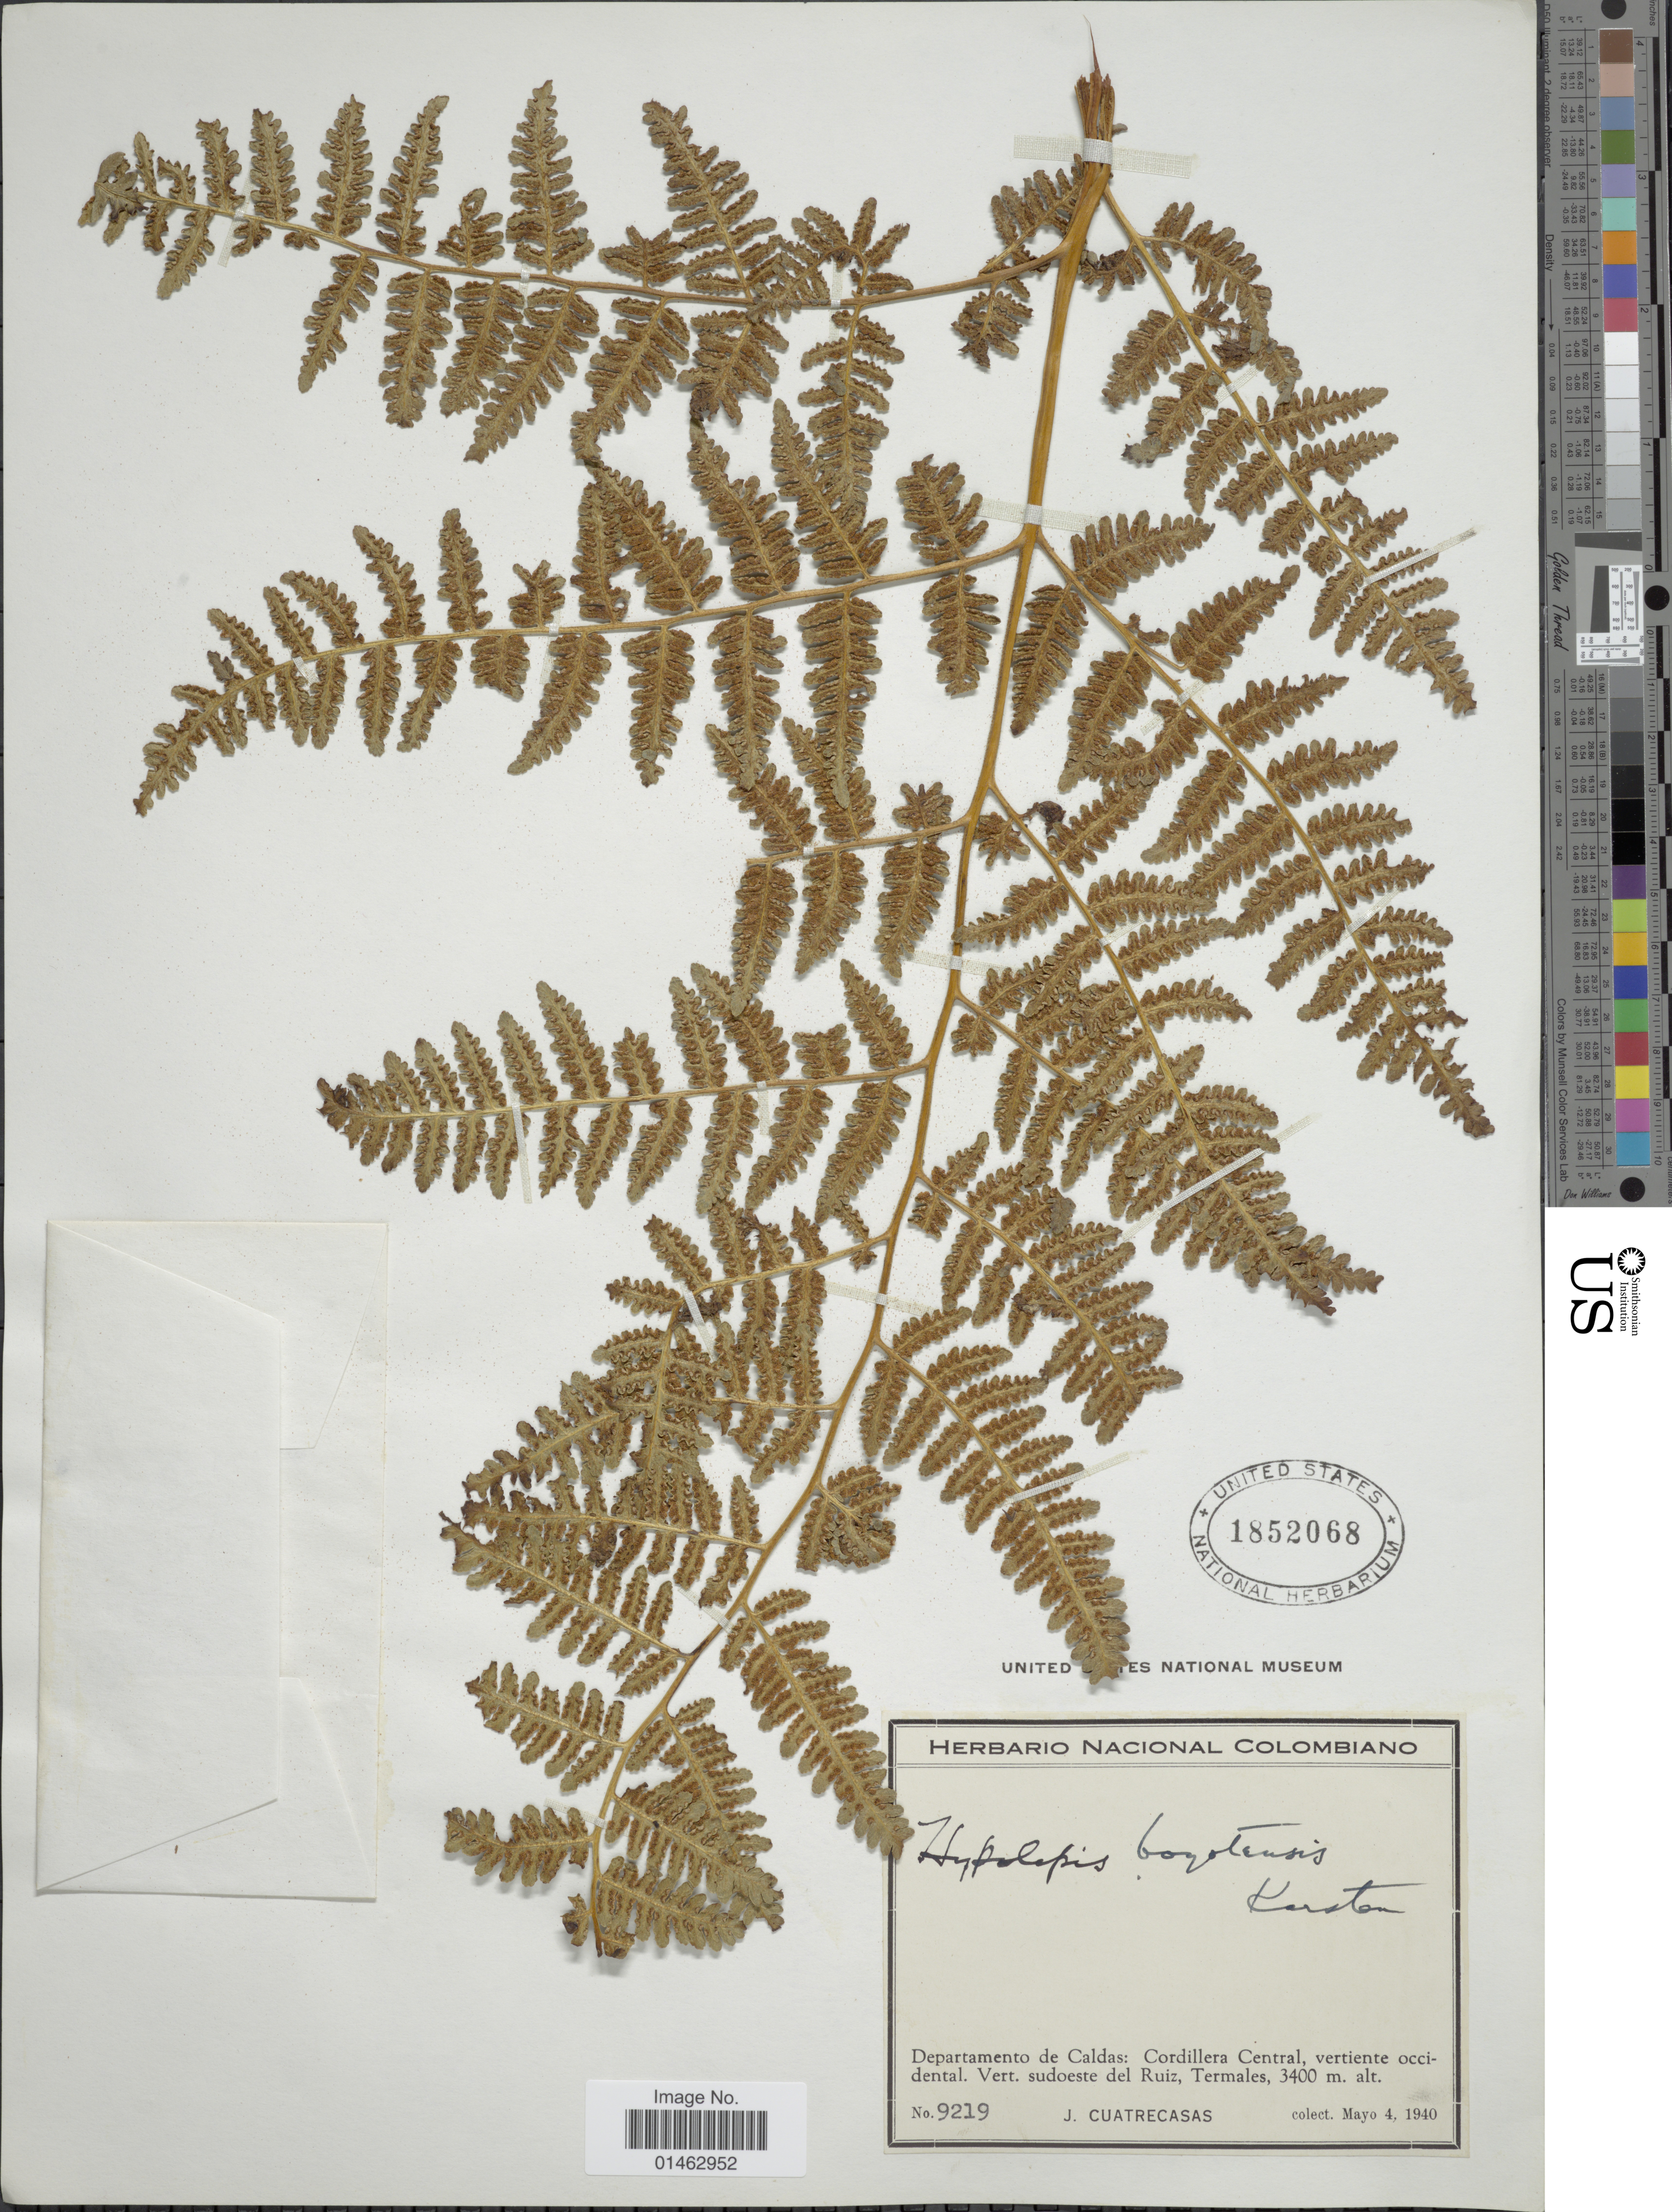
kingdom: Plantae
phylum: Tracheophyta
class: Polypodiopsida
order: Polypodiales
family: Dennstaedtiaceae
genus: Hypolepis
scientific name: Hypolepis bogotensis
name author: H. Karst.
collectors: J. Cuatrecasas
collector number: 9219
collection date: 1940-05-04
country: Colombia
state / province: Caldas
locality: Departamento de Caldas: Cordillera Central, vertiente occidental, Vert sudoeste del Ruiz, Temales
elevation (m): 3400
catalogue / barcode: US 1852068